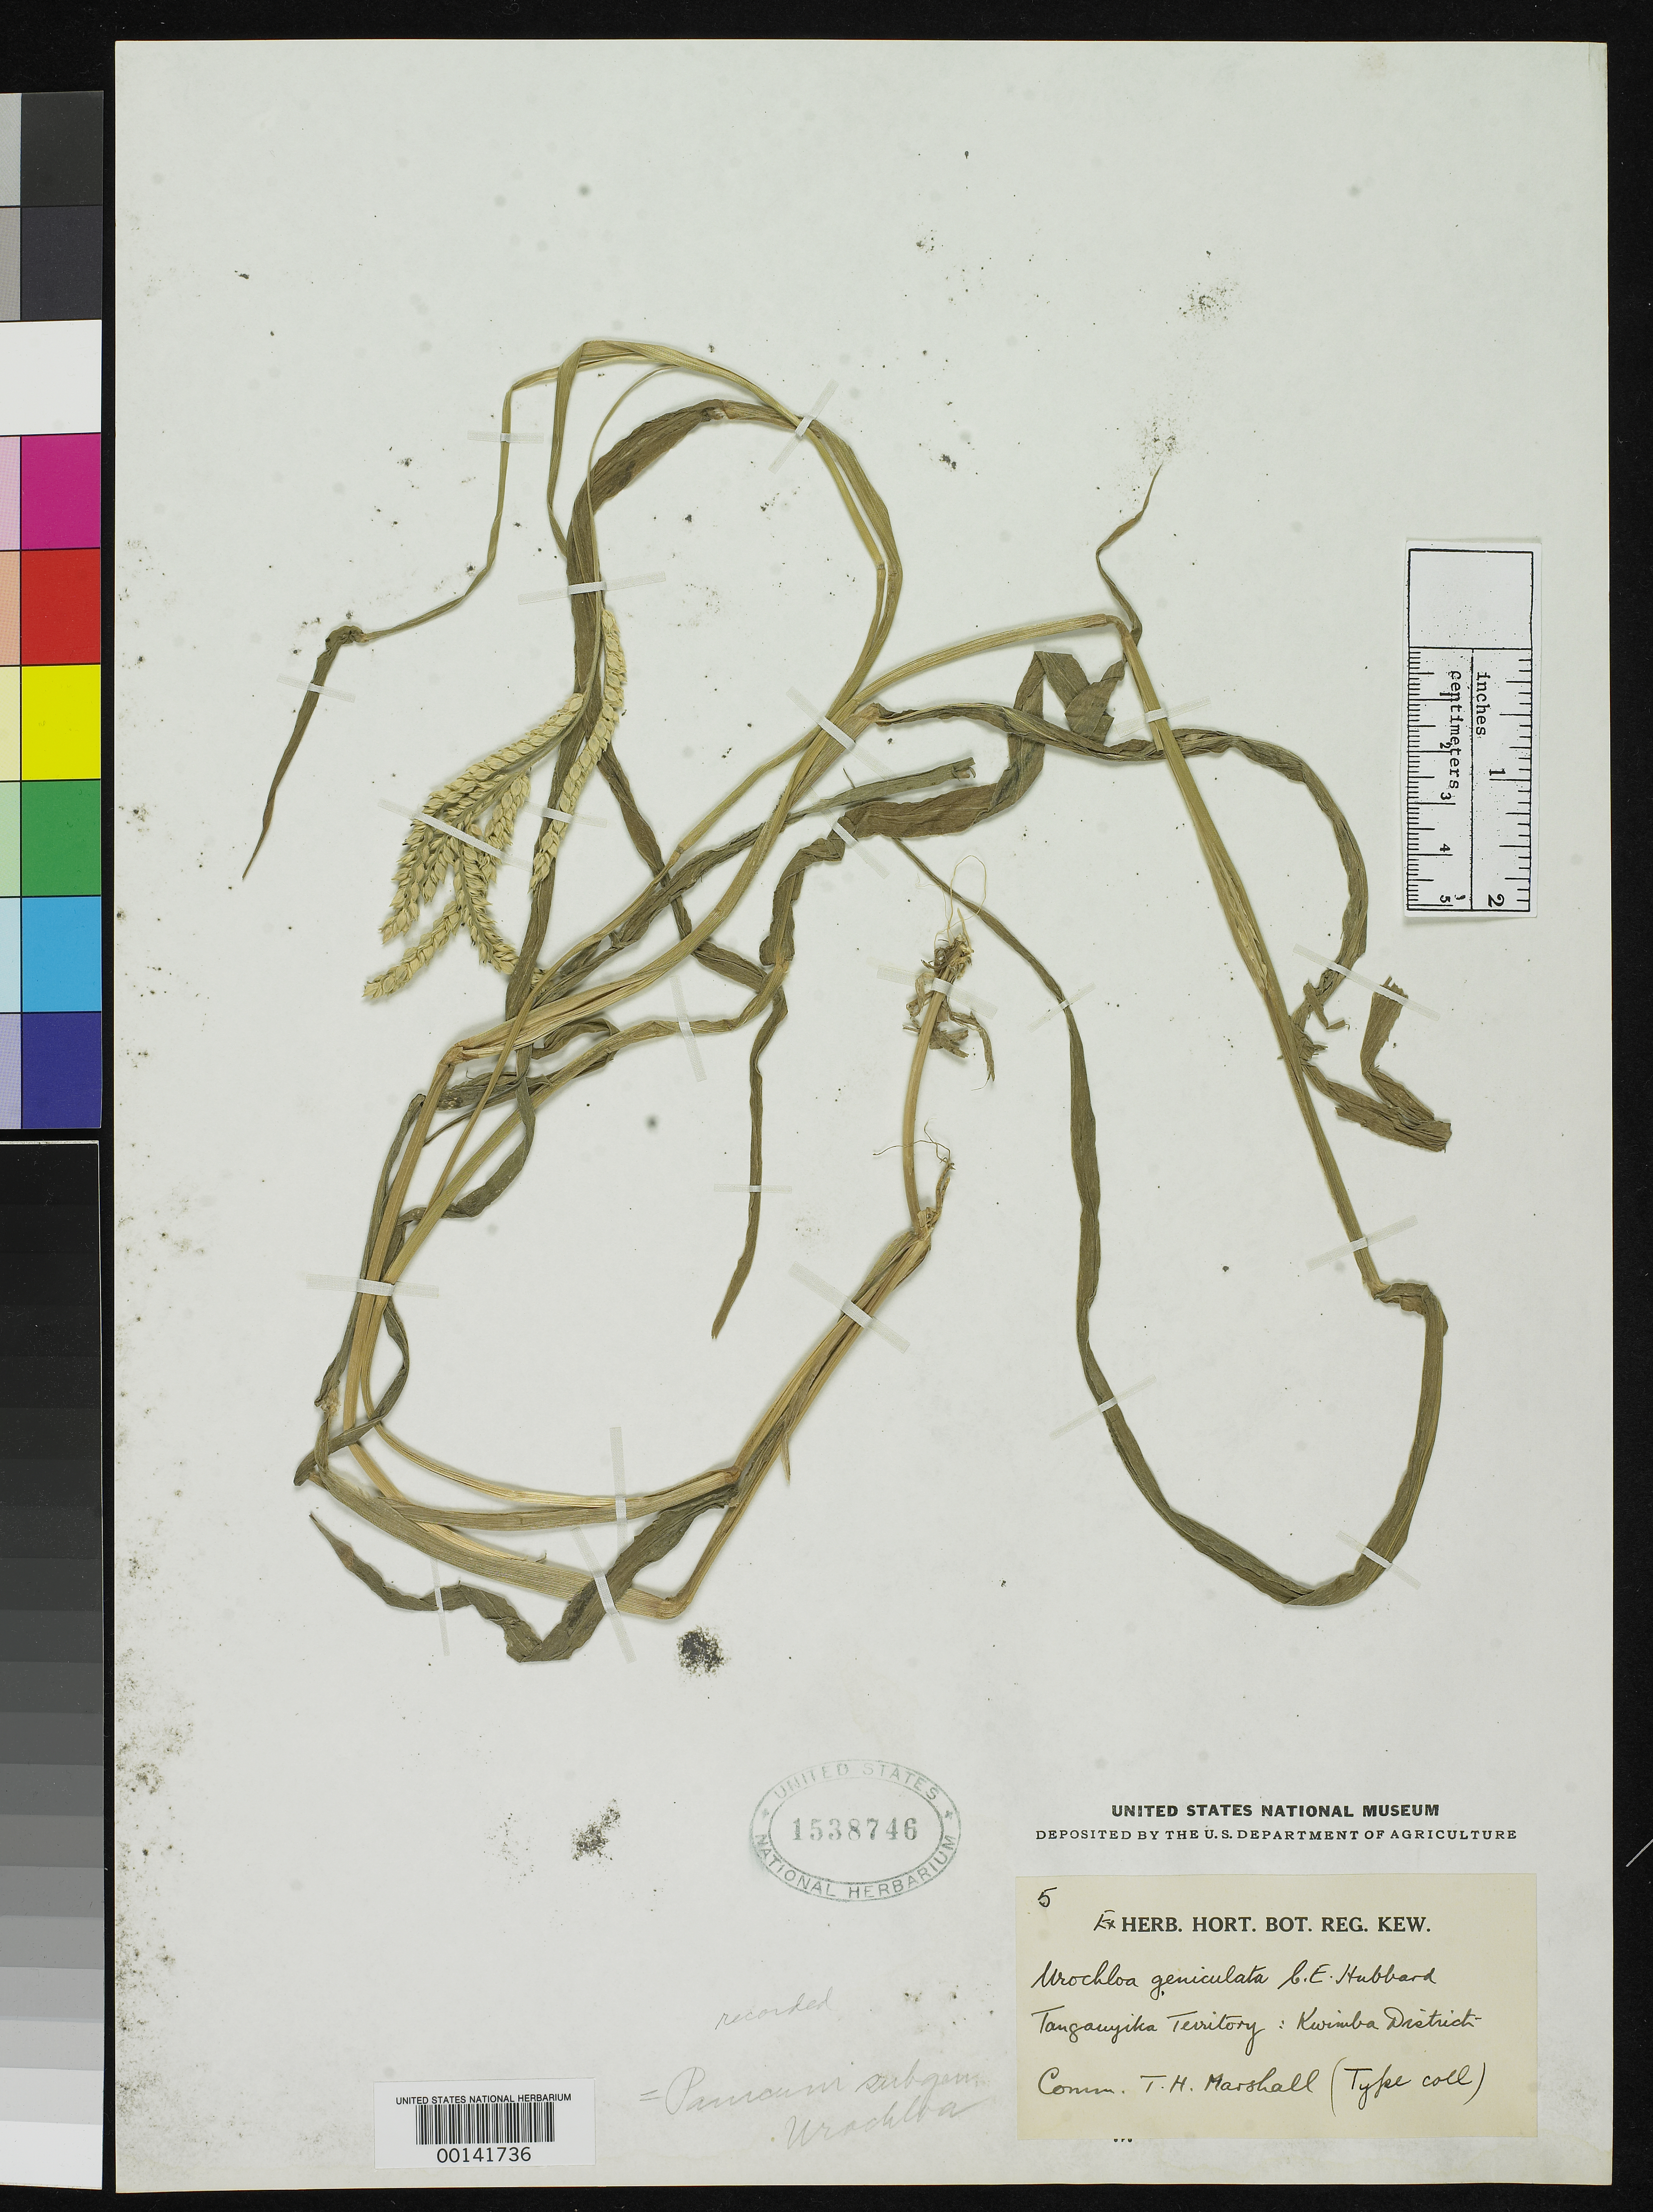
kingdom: Plantae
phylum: Tracheophyta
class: Liliopsida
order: Poales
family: Poaceae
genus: Urochloa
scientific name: Urochloa geniculata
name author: C.E. Hubb.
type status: Isotype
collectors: T. H. Marshall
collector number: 5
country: Tanzania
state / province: Mwanza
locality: Kwimba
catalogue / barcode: US 1538746